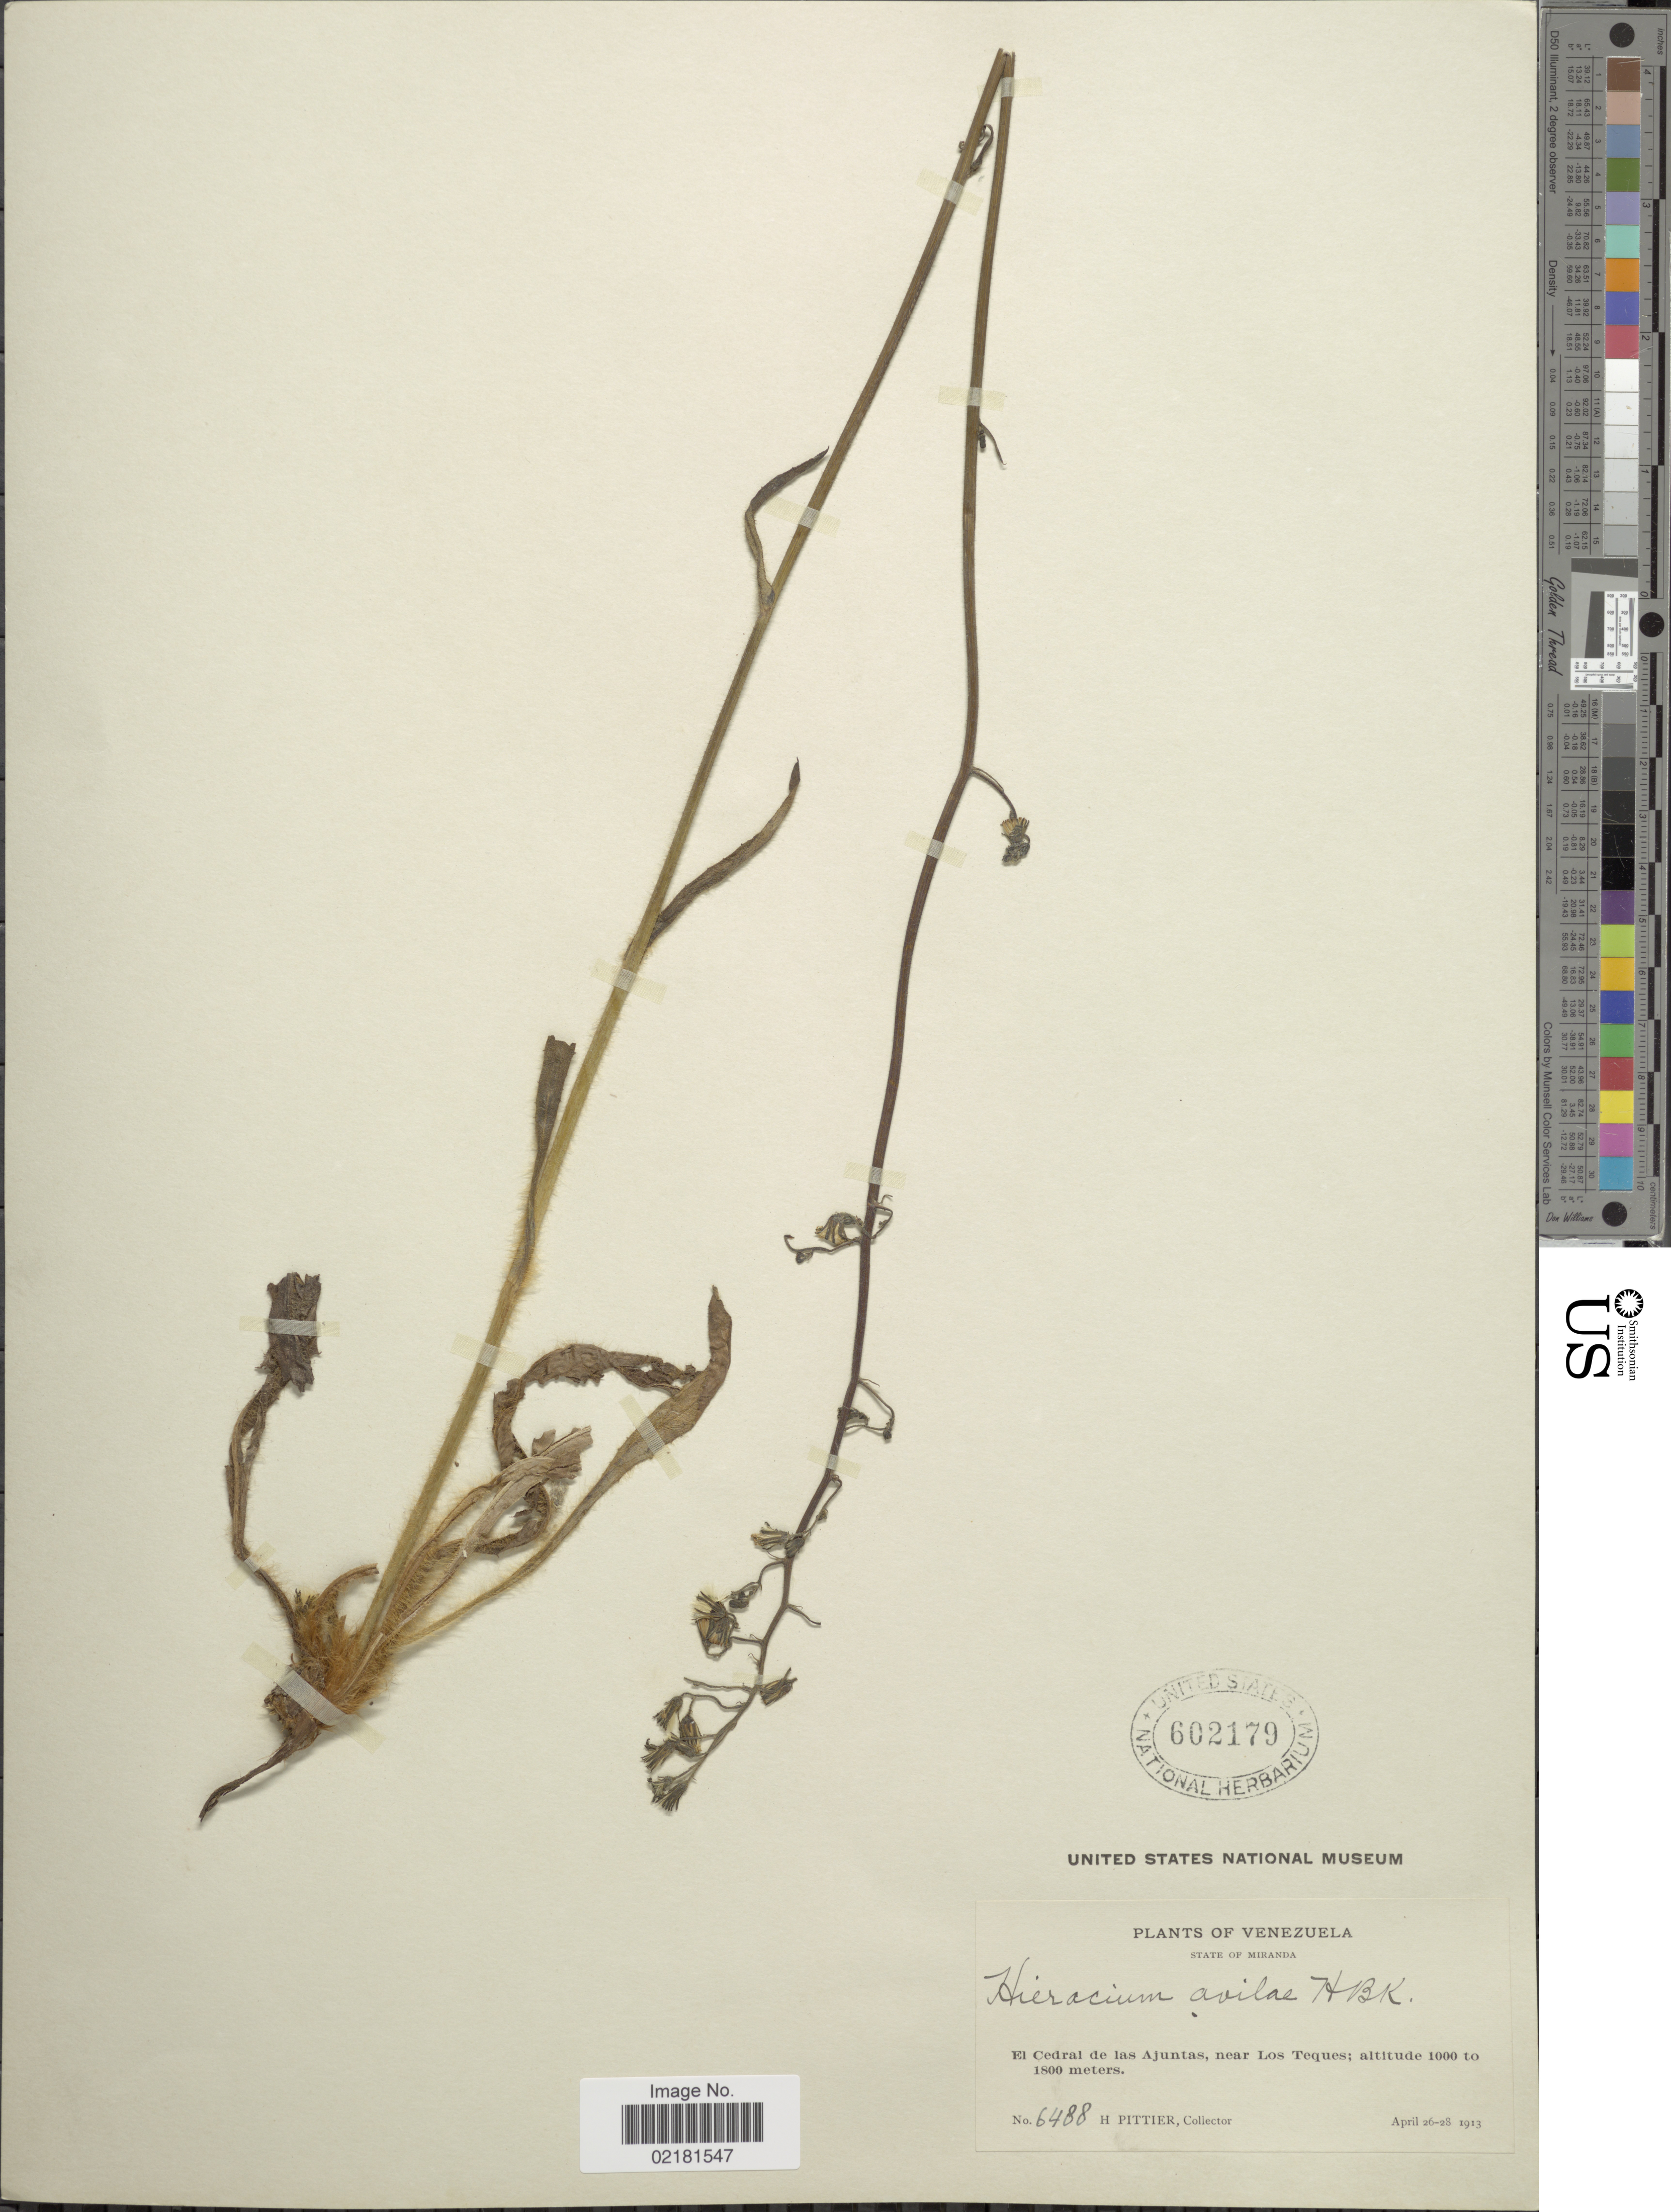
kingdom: Plantae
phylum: Tracheophyta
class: Magnoliopsida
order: Asterales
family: Asteraceae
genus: Hieracium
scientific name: Hieracium avilae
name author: Kunth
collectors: H. F. Pittier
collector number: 6488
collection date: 1913-04-26/1913-04-28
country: Venezuela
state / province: Miranda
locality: El Cedral de las Ajuntas, near Los Teques.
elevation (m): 1000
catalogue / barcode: US 602179